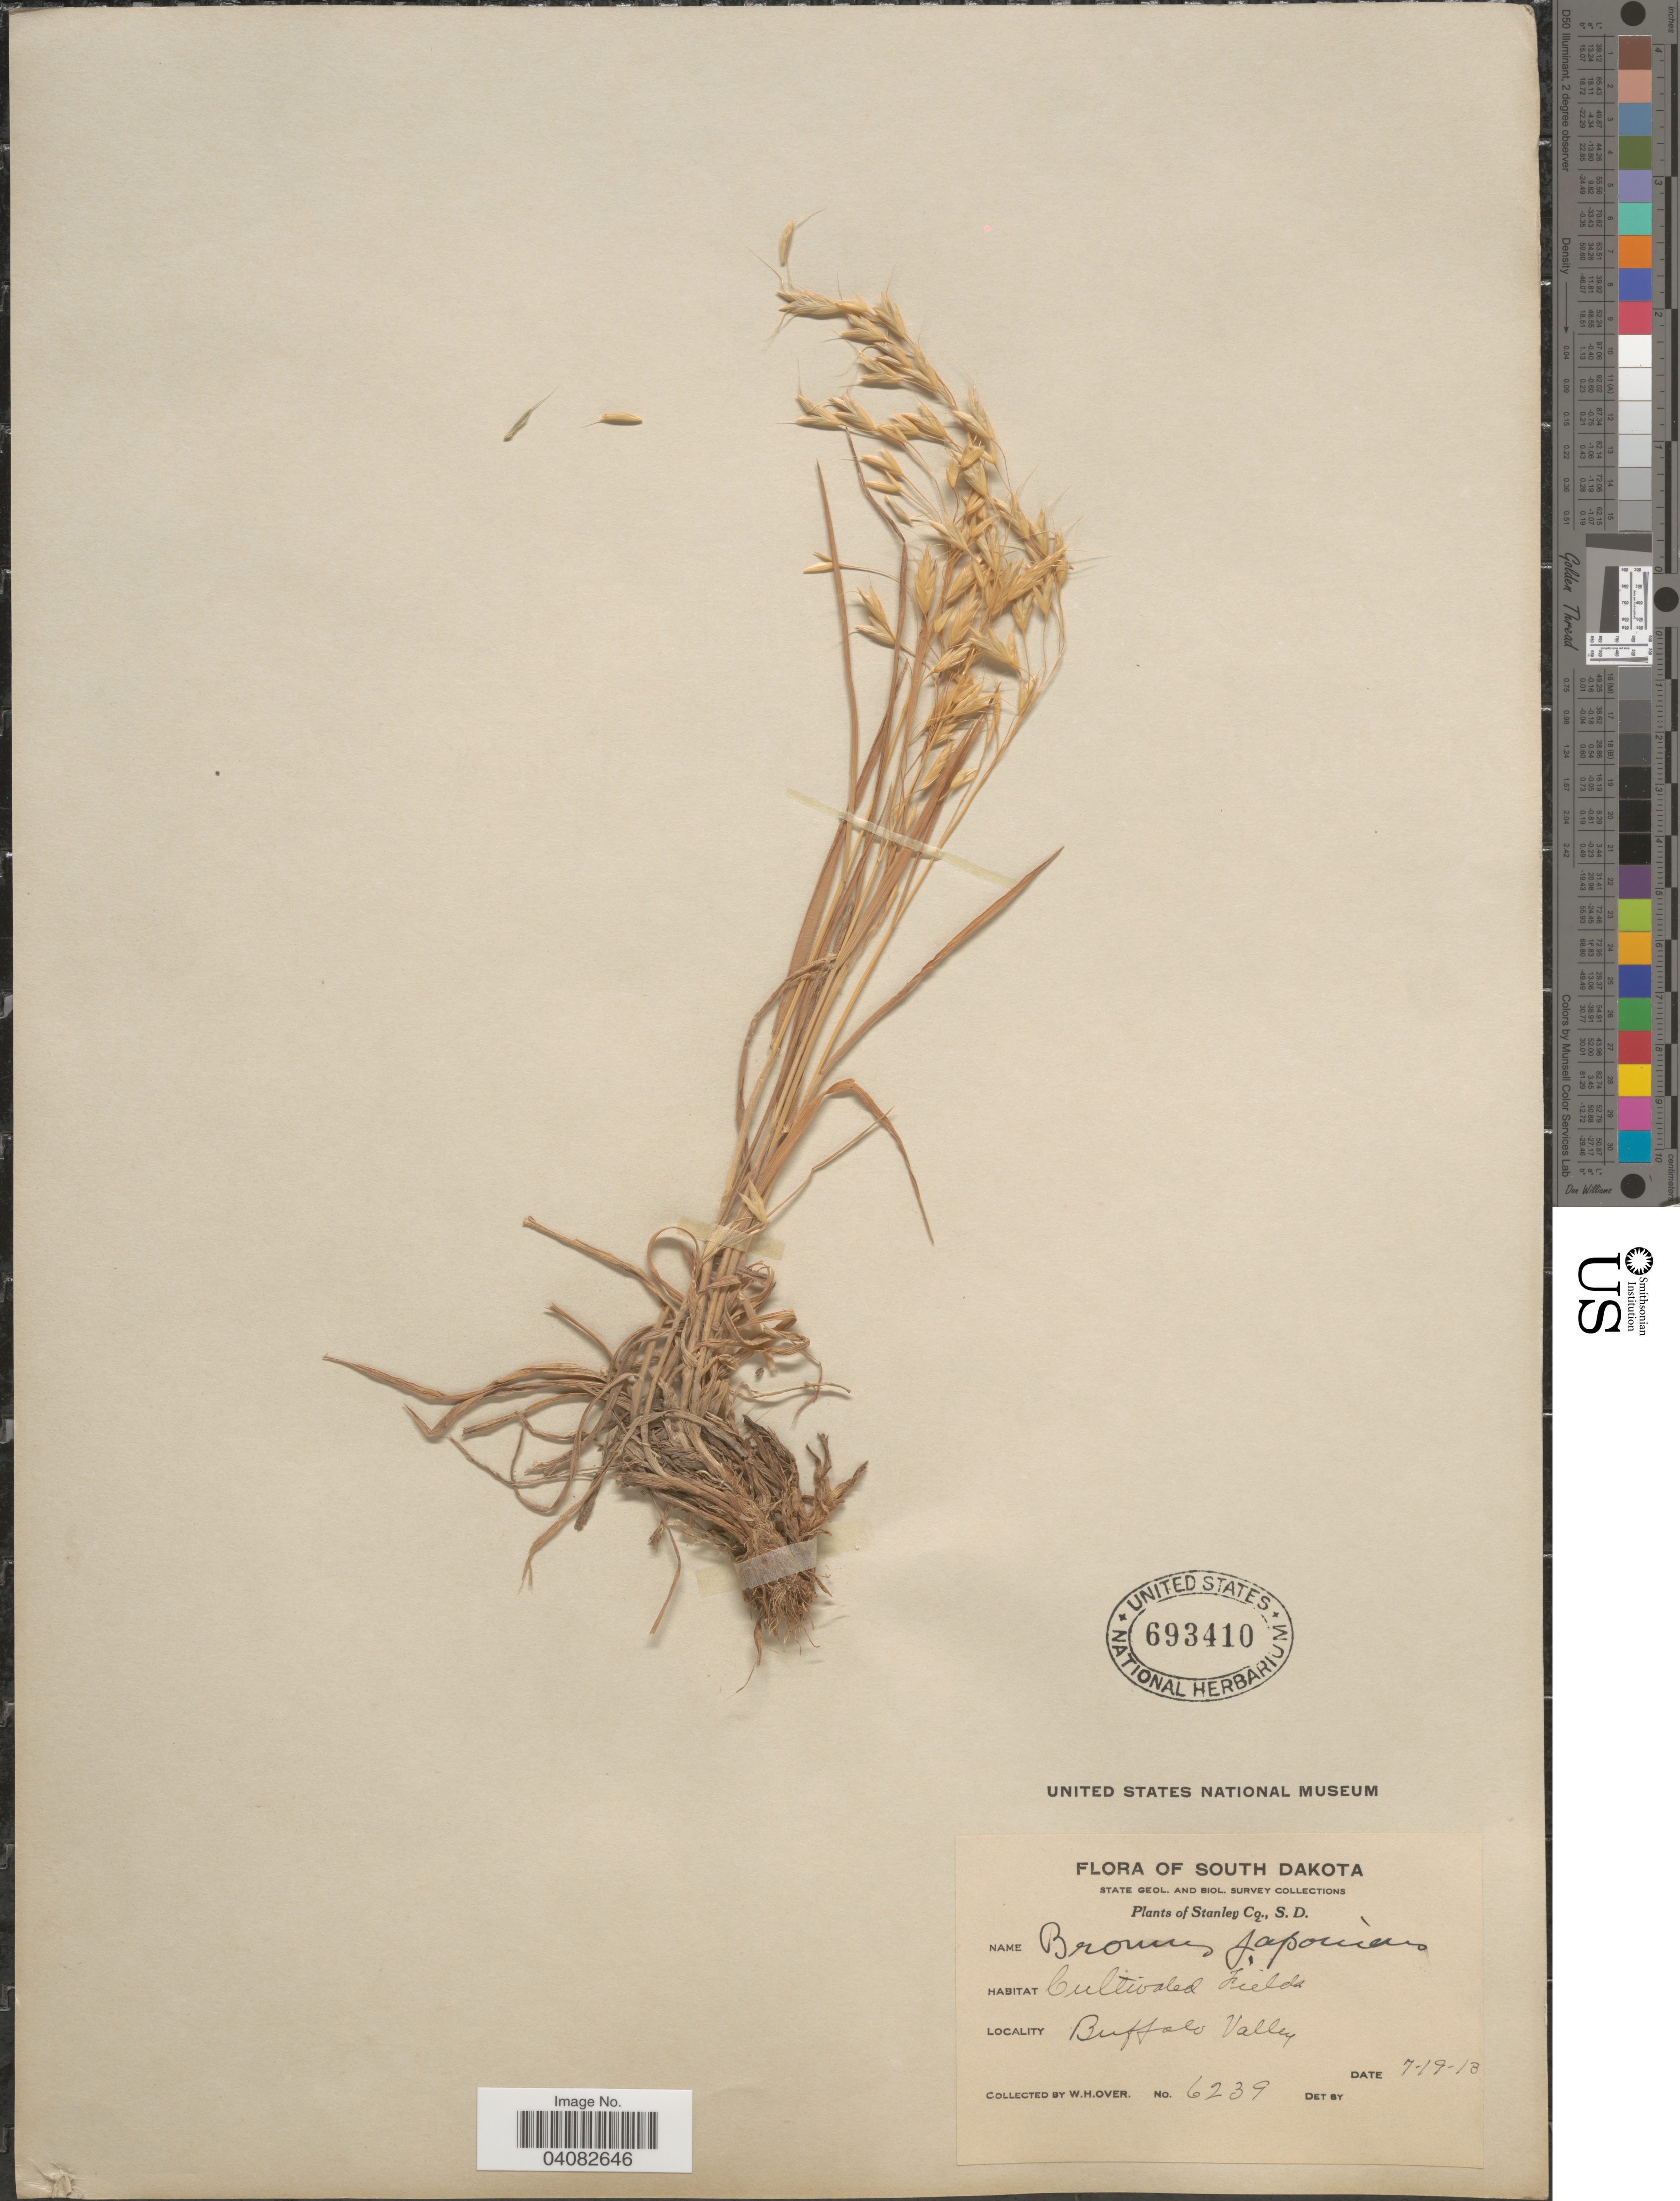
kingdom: Plantae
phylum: Tracheophyta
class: Liliopsida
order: Poales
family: Poaceae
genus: Bromus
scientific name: Bromus japonicus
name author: Houtt.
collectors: W. Over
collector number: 6239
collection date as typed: Transcribed d/m/y: 19/7/13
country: United States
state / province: South Dakota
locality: State Geol. and Biol. Survey Collections. Stanley Co. Buffalo Valley.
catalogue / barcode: US 693410